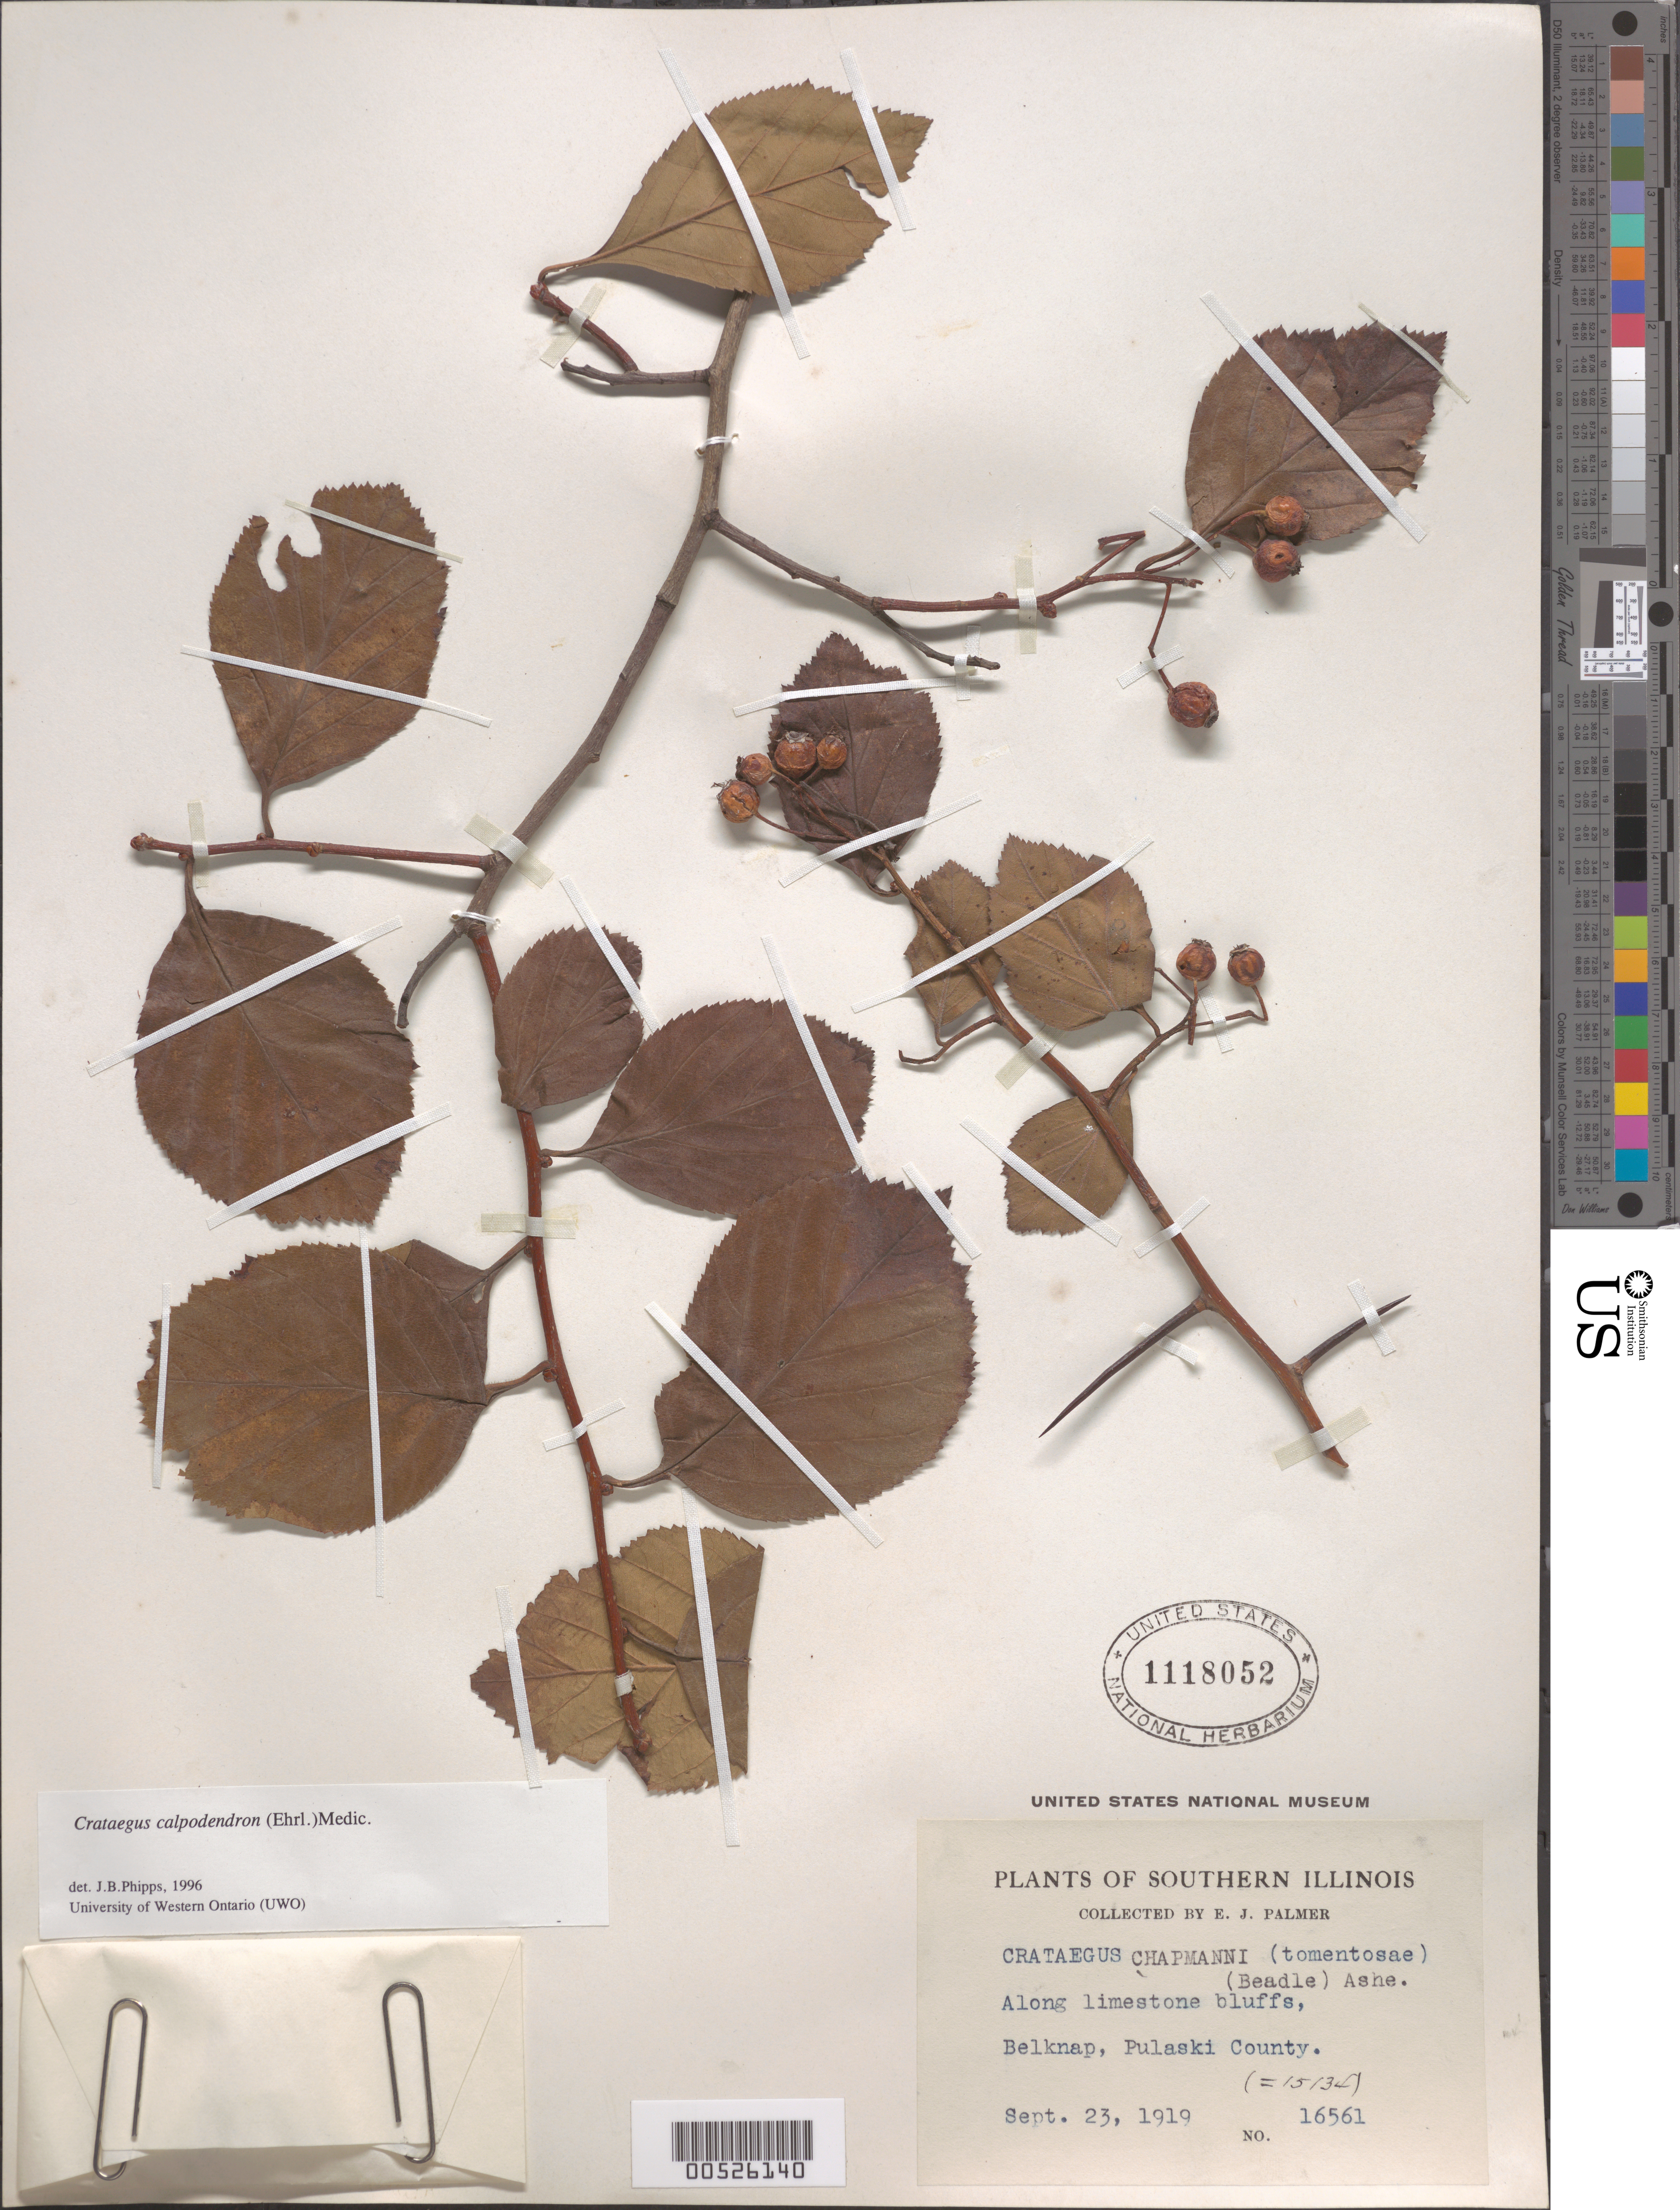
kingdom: Plantae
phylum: Tracheophyta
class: Magnoliopsida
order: Rosales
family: Rosaceae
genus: Crataegus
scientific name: Crataegus calpodendron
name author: (Ehrh.) Medik.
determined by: Phipps, James B., (UWO), University of Western Ontario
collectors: E. J. Palmer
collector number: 16561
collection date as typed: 23 Sep 1919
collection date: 1919-09-23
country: United States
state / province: Illinois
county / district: Pulaski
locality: Belknap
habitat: Along limestone bluffs